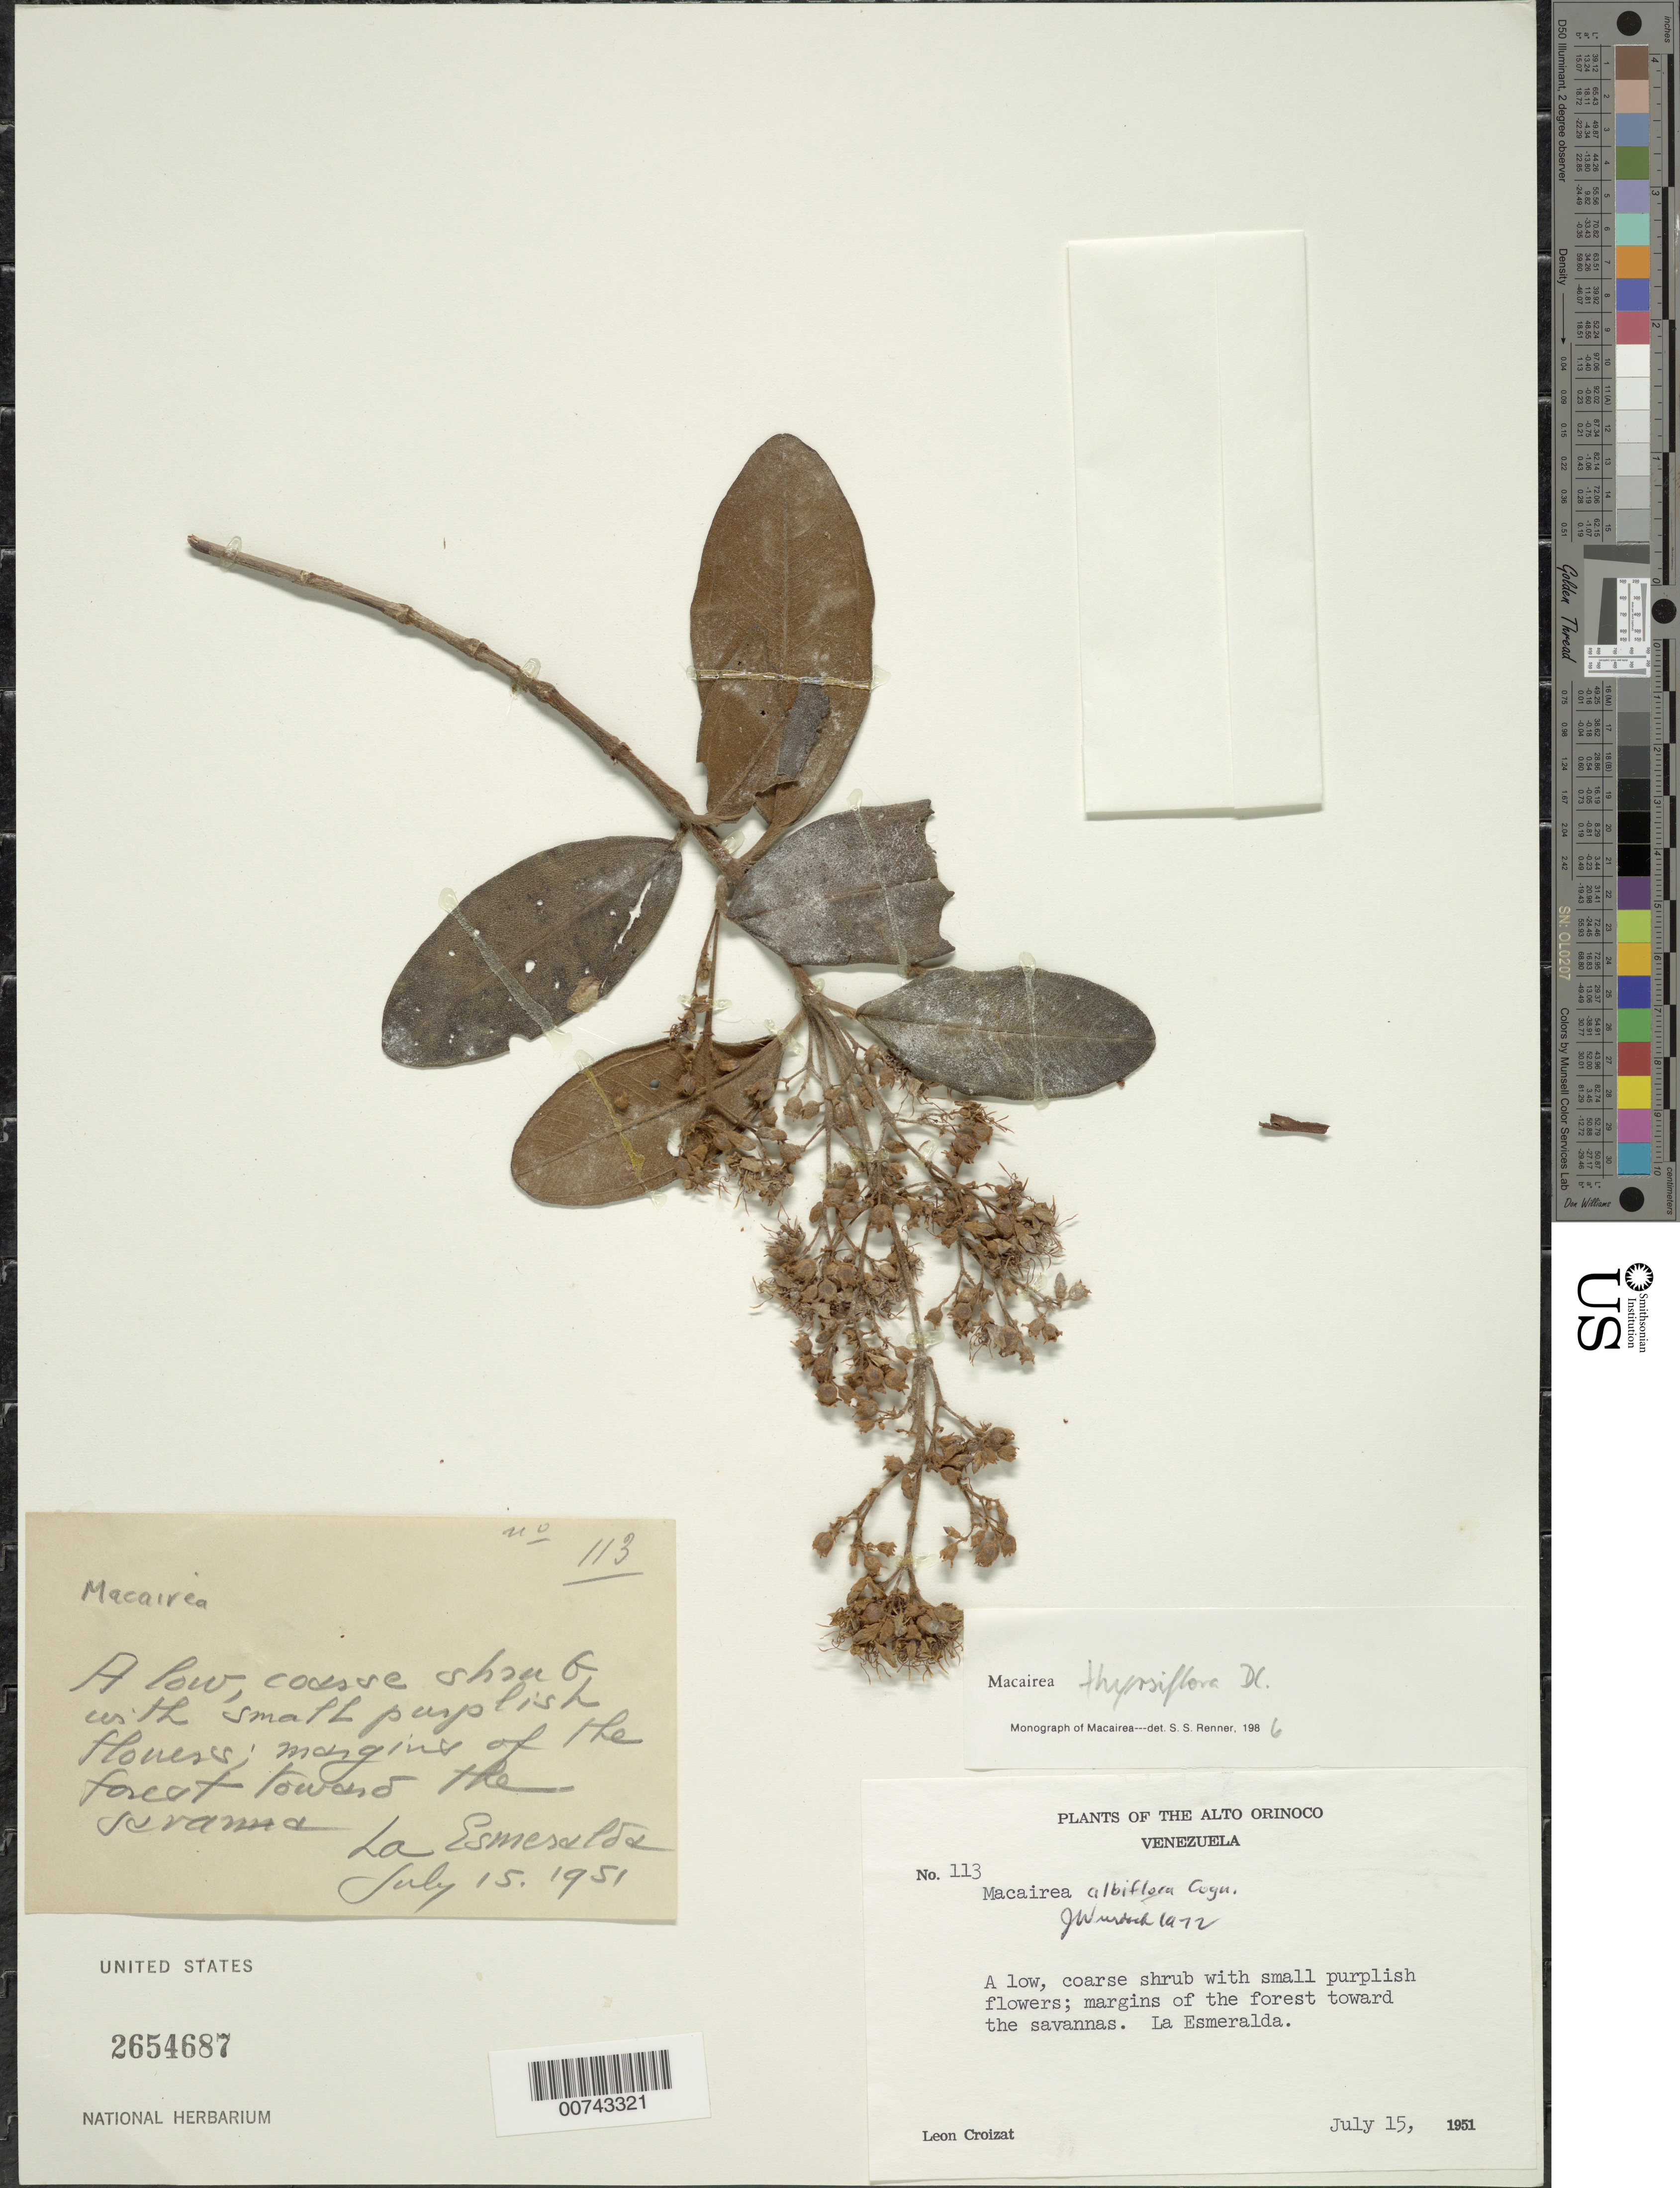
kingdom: Plantae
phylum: Tracheophyta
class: Magnoliopsida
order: Myrtales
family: Melastomataceae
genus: Macairea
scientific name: Macairea thyrsiflora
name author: DC.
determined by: Nunes da Silva, Diego, (RB), Jardim Botanico do Rio de Janeiro - Herbario (BRAZIL)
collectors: L. C. M. Croizat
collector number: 113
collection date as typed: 15-Jul-51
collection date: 1951-07-15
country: Venezuela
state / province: Amazonas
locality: La Esmeralda, Río Orinoco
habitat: Margins of the forest toward the savannas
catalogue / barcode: US 2654687